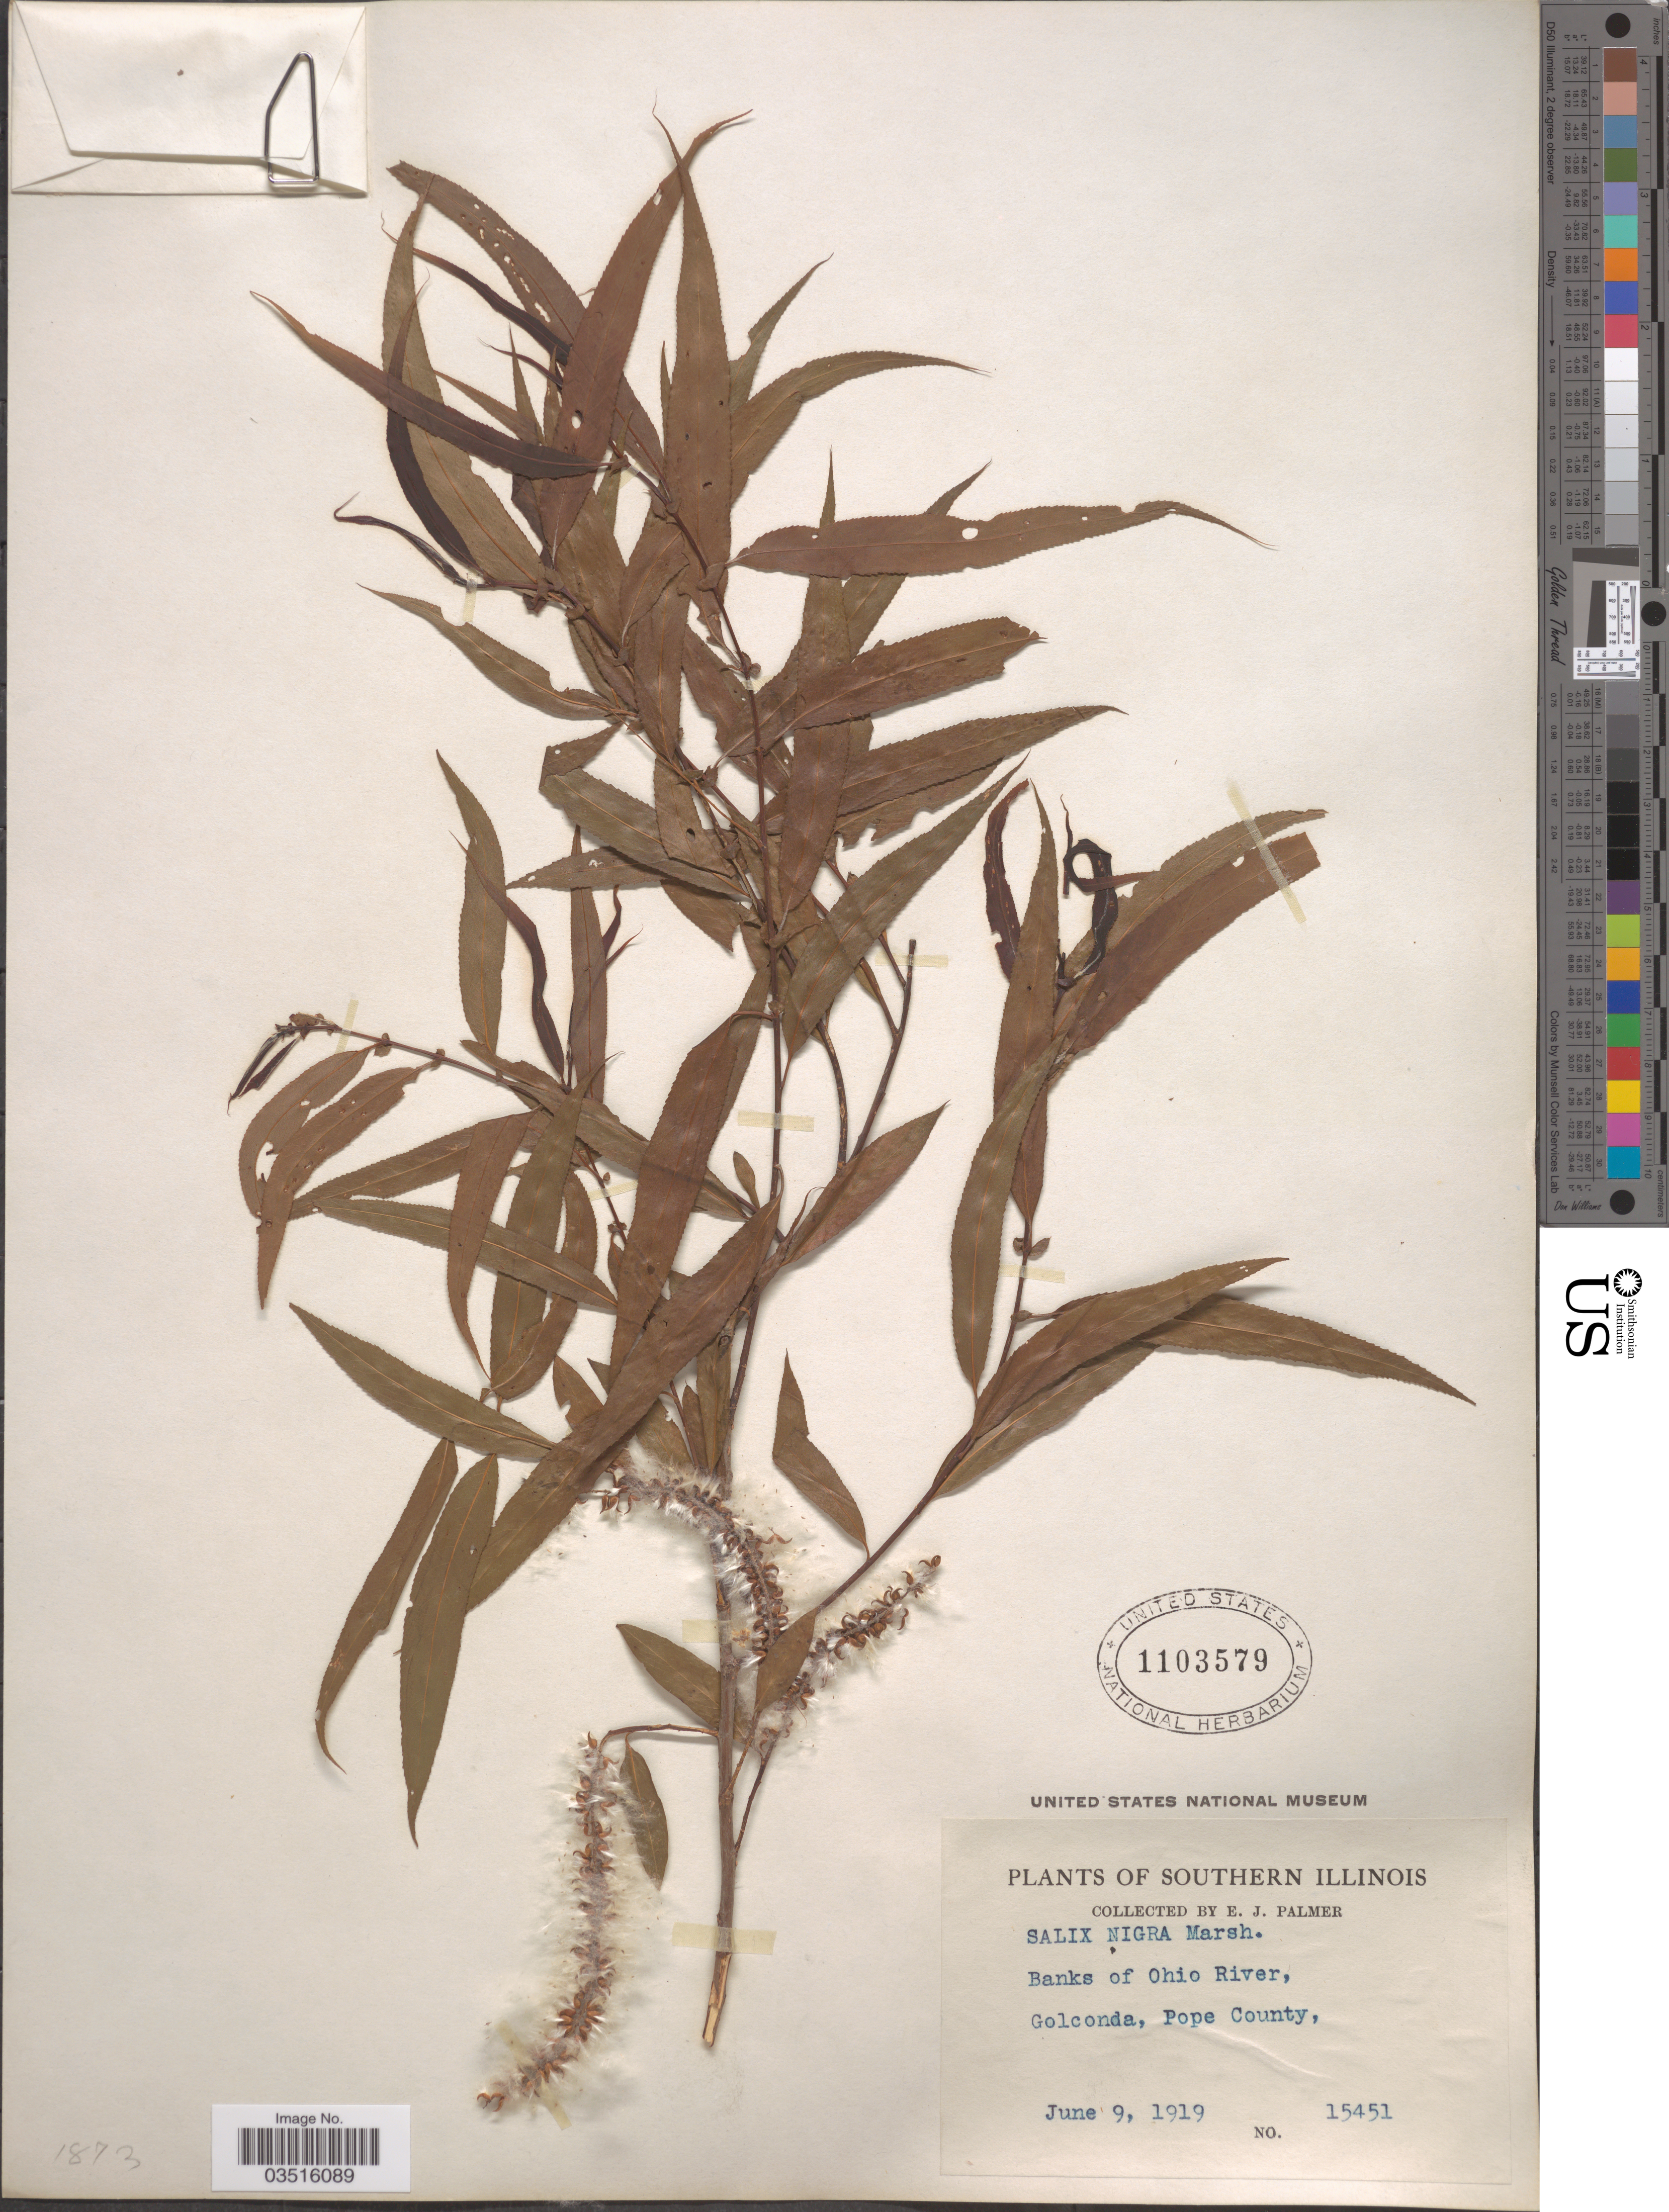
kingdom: Plantae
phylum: Tracheophyta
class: Magnoliopsida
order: Malpighiales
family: Salicaceae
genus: Salix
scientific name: Salix nigra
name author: Marshall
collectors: E. J. Palmer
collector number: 15451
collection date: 1919-06-09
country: United States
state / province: Illinois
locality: Southern Illinois. Banks of Ohio River, Golconda, Pope County.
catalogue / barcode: US 1103579